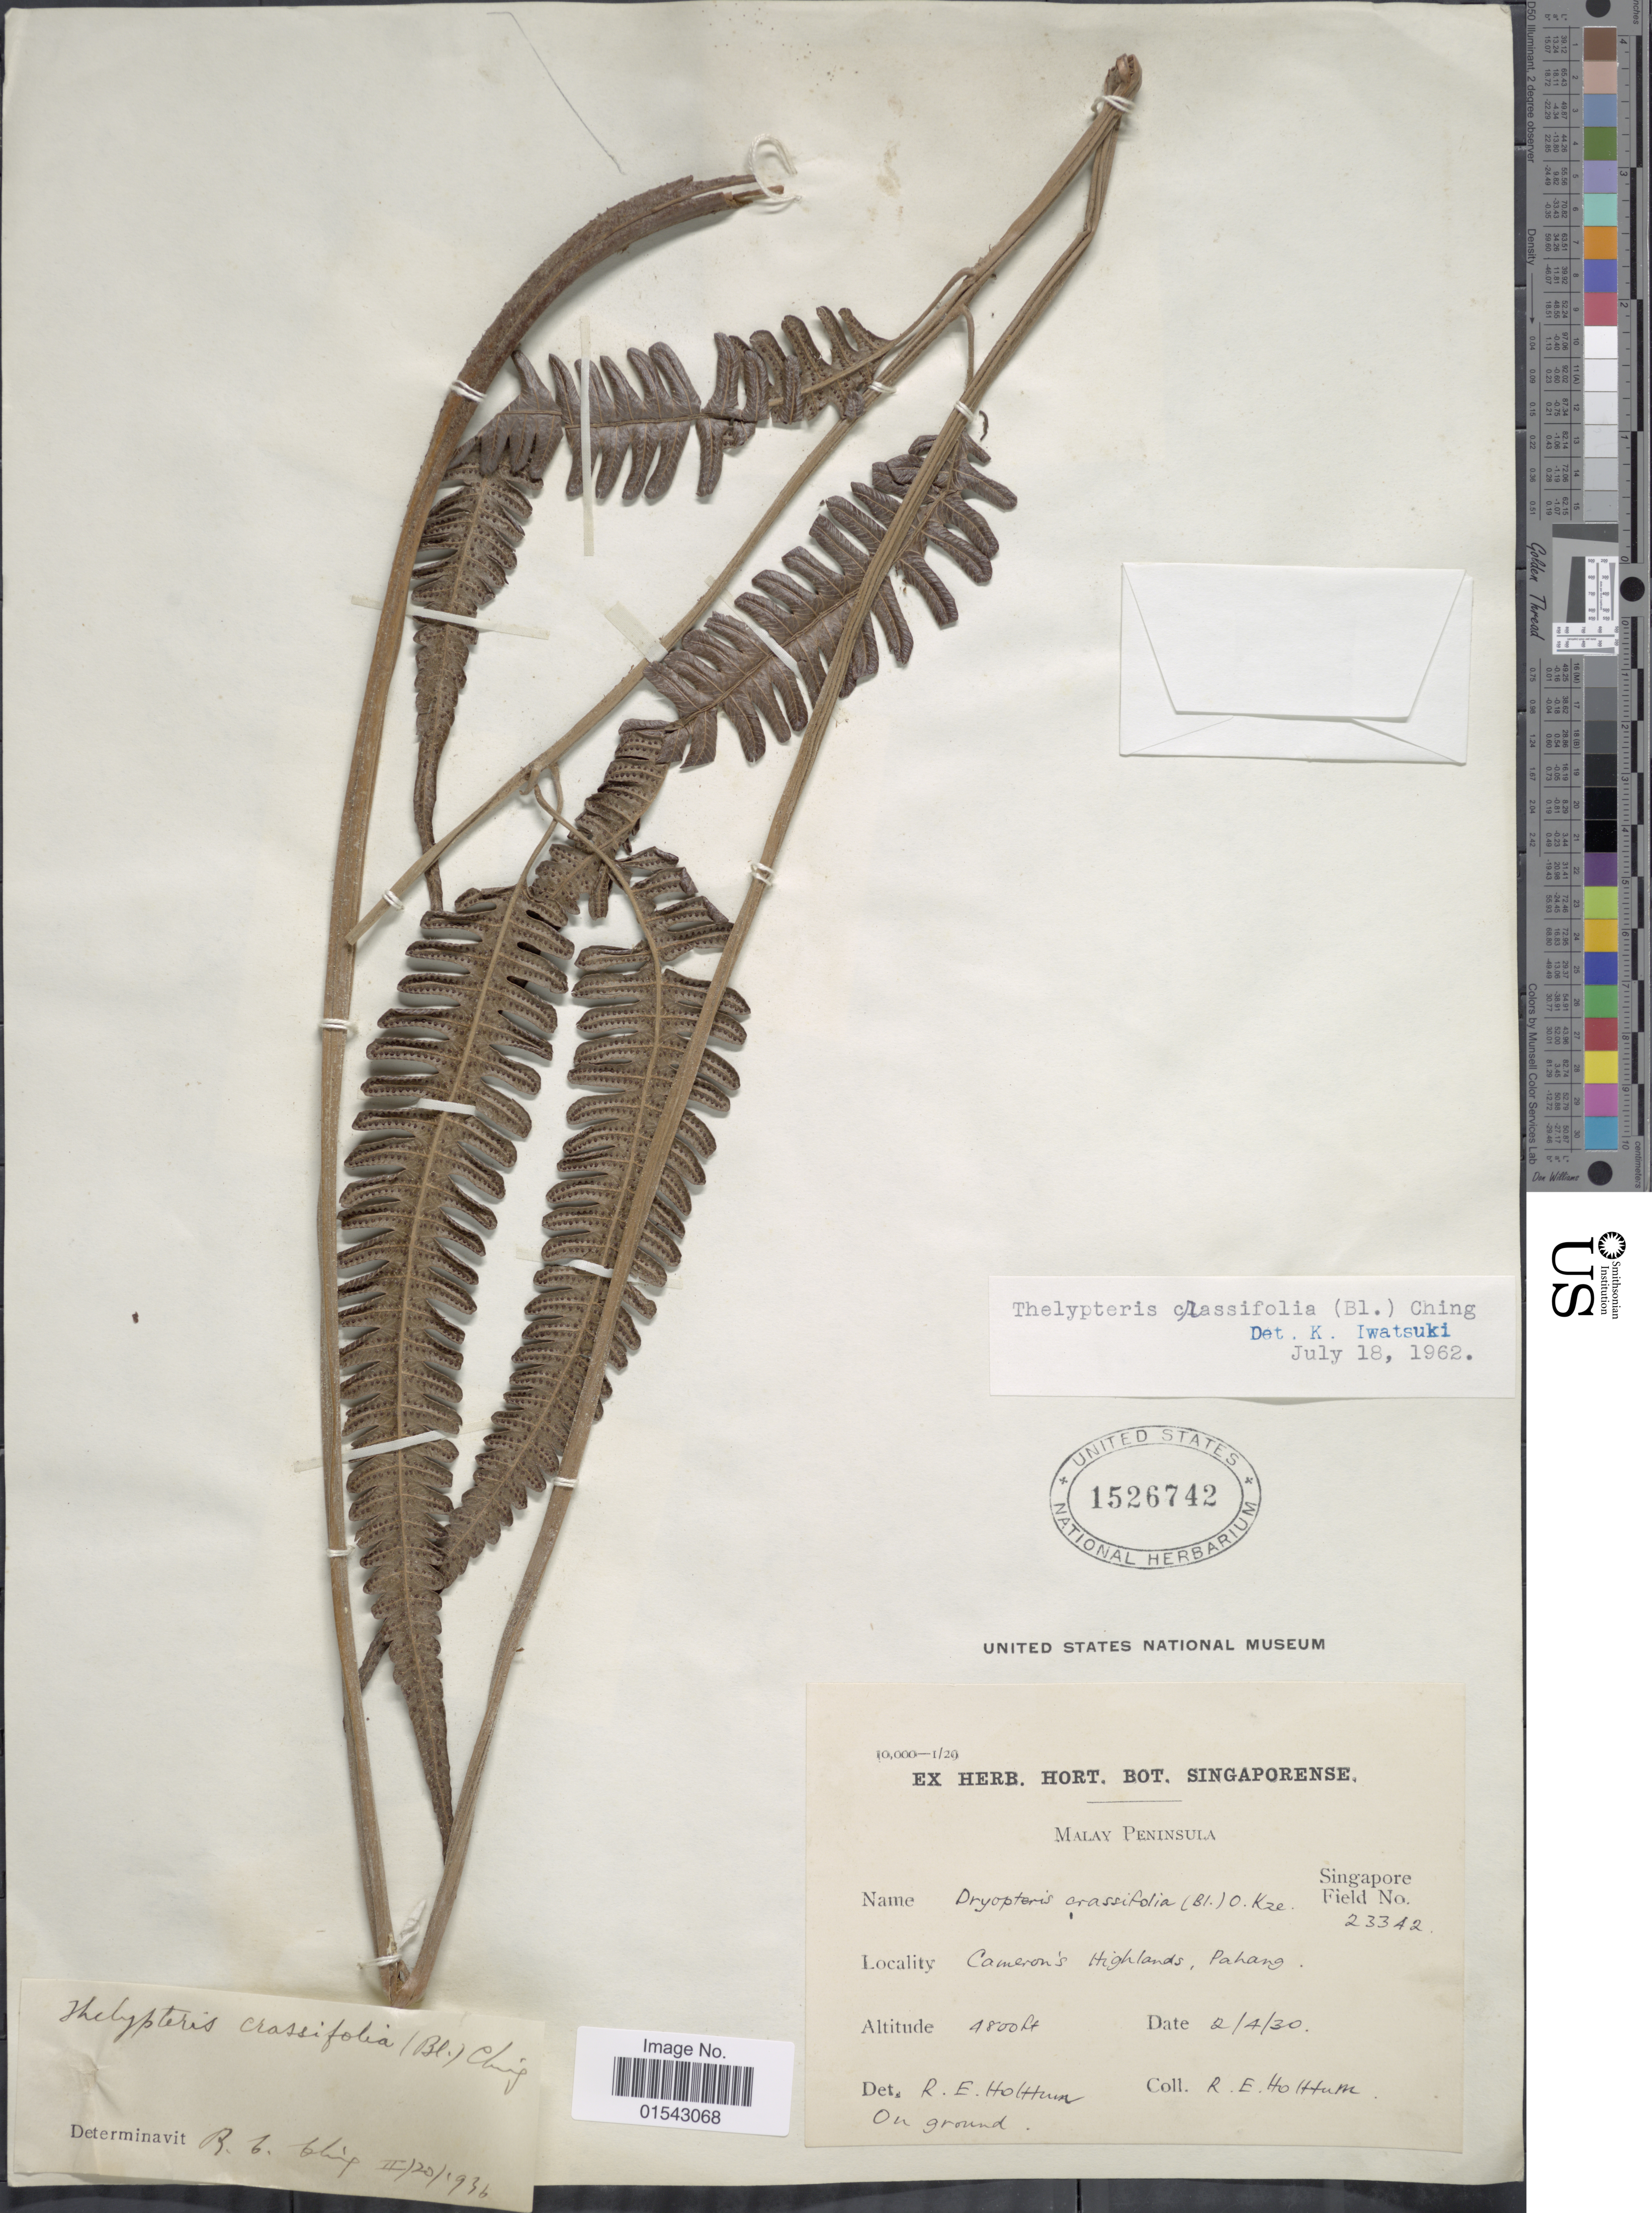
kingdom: Plantae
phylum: Tracheophyta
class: Polypodiopsida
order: Polypodiales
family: Thelypteridaceae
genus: Mesophlebion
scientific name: Mesophlebion crassifolium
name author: (Blume) Holttum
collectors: R. E. Holttum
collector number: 23342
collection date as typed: Transcribed d/m/y: 2/4/30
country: Malaysia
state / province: Pahang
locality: Cameron's Highlands, Pahang, Malay Peninsula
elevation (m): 1463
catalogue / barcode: US 1526742